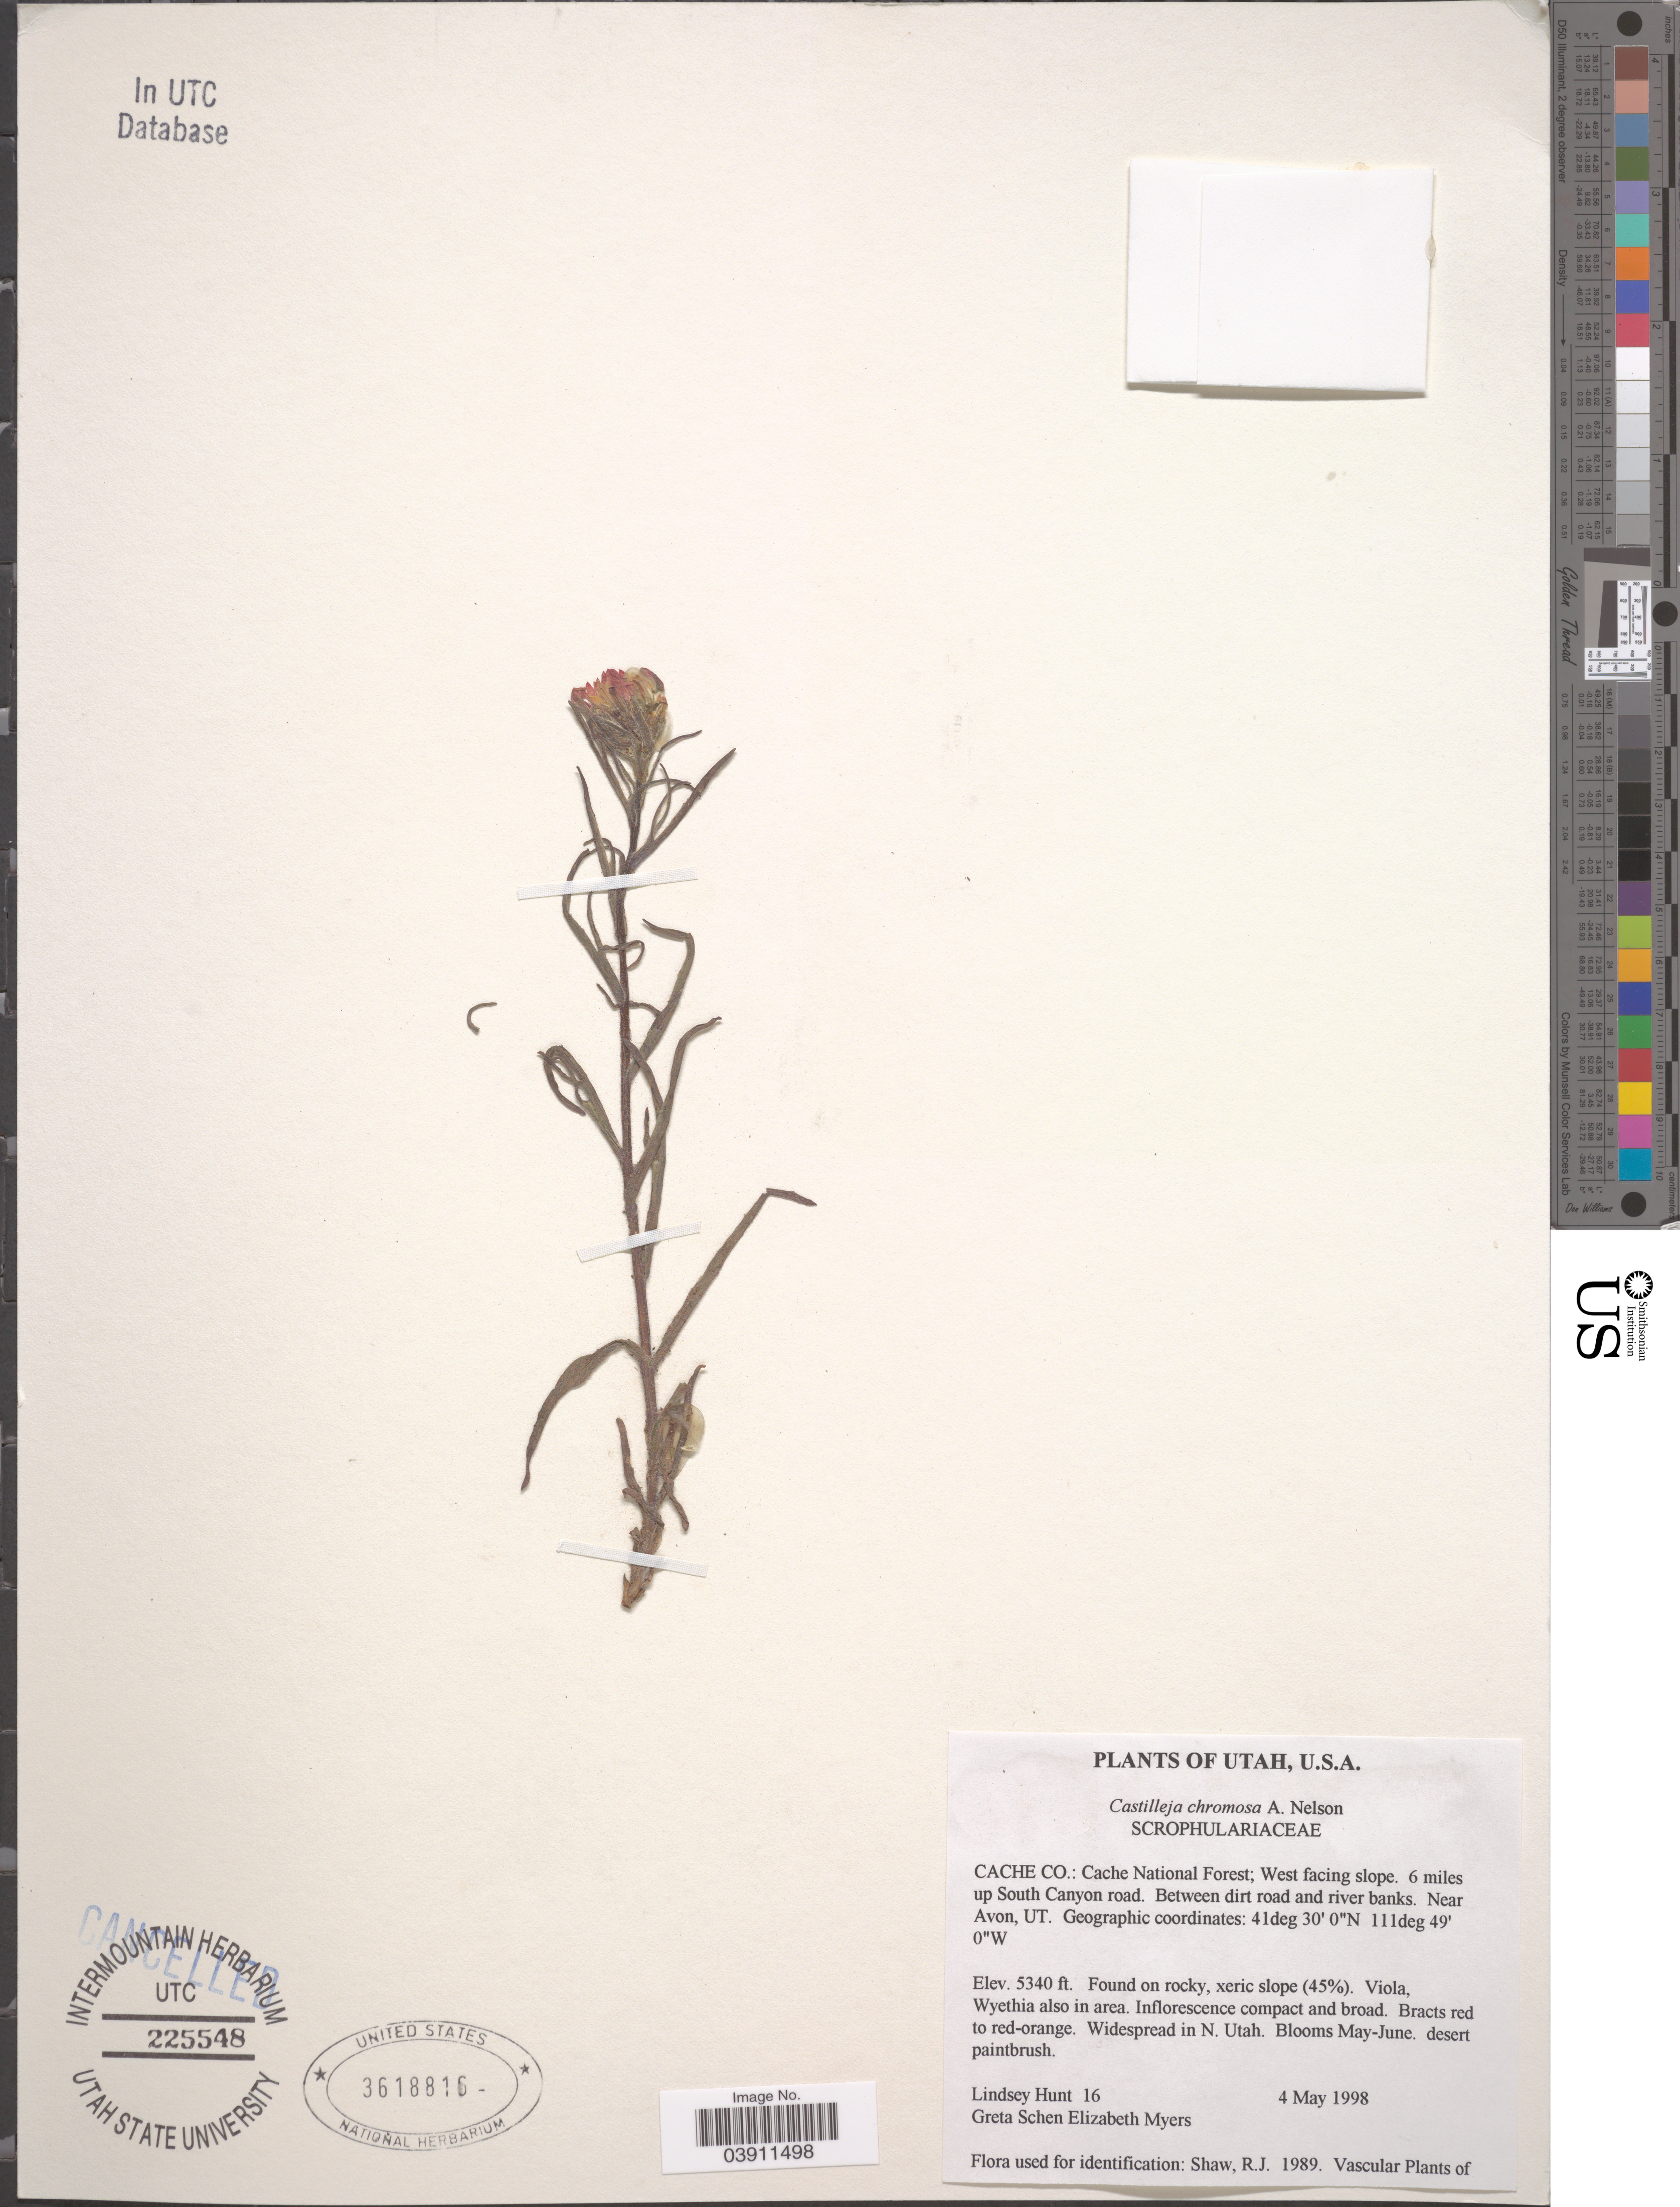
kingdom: Plantae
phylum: Tracheophyta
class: Magnoliopsida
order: Lamiales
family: Orobanchaceae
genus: Castilleja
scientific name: Castilleja chromosa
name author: A. Nelson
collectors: L. Hunt & S. Myers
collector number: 16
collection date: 1998-05-04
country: United States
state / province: Utah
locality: Cache Co.: Cache National Forest; West facing slope. 6 miles up South Canyon road. Between dirt road and river banks. Near Avon, UT.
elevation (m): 1628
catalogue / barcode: US 3618816